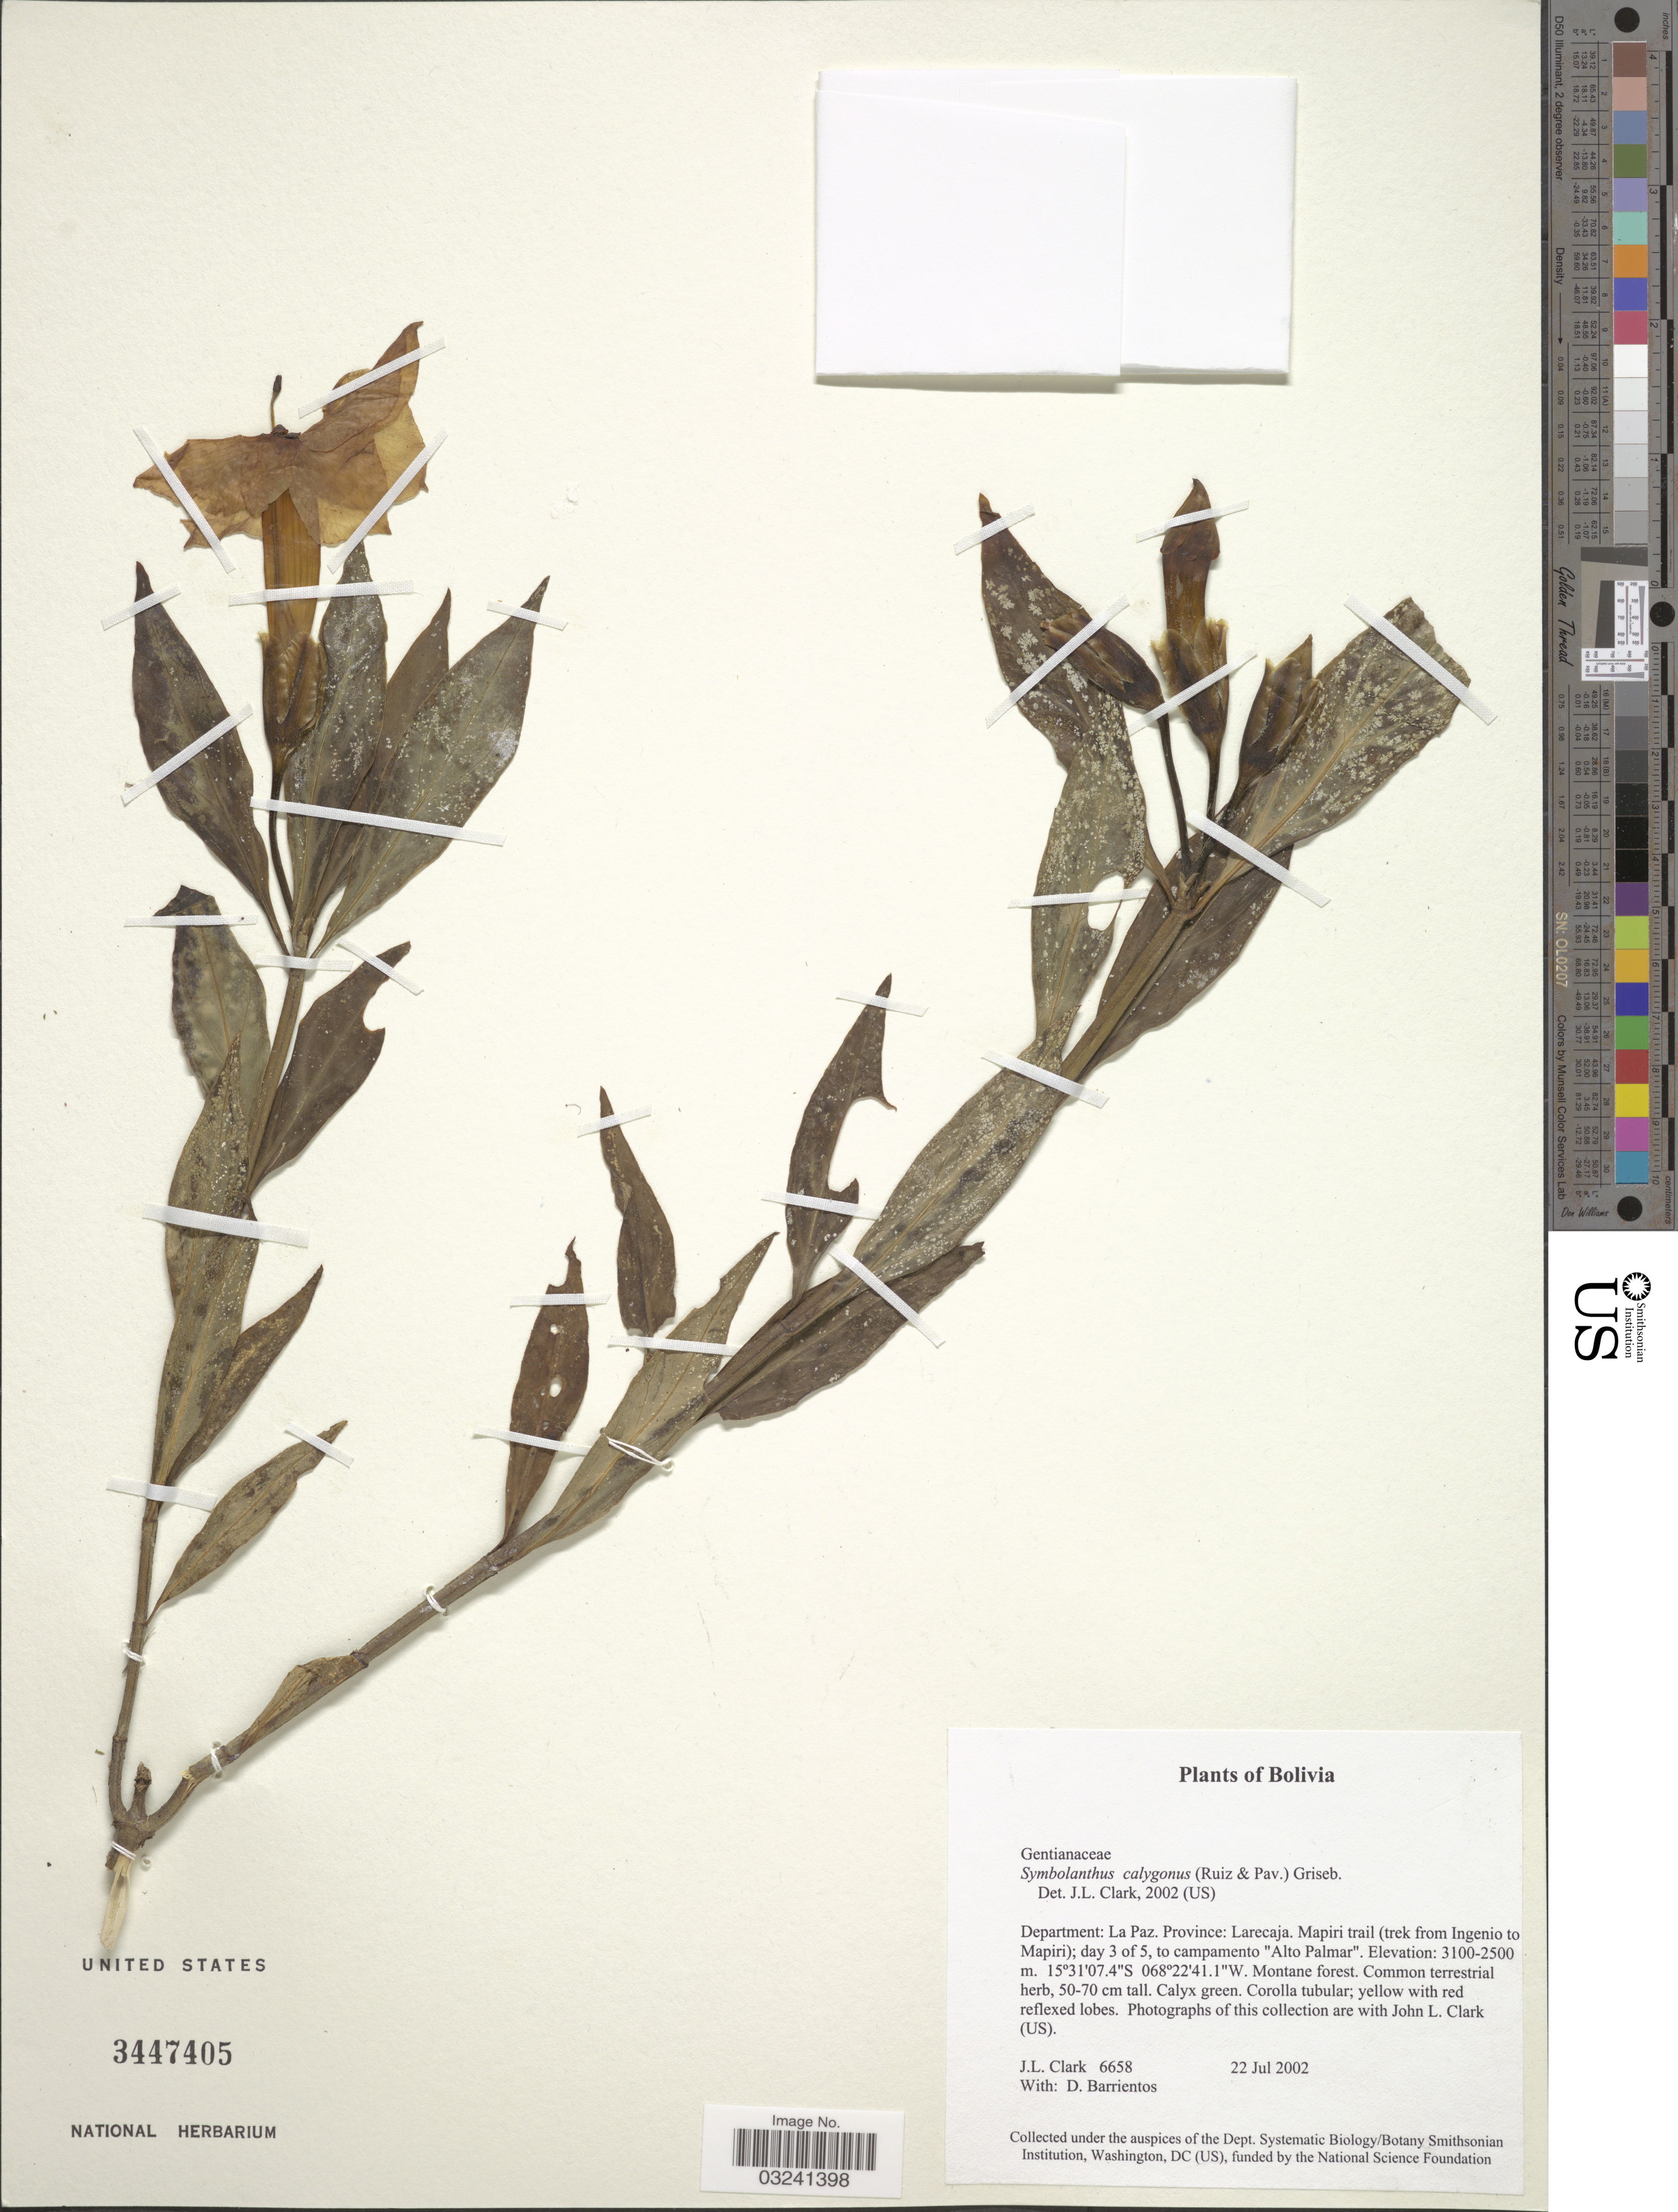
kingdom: Plantae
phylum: Tracheophyta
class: Magnoliopsida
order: Gentianales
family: Gentianaceae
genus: Symbolanthus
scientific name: Symbolanthus calygonus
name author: (Ruiz & Pav.) Griseb. ex Gilg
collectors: J. L. Clark & D. Barrientos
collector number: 6658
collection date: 2002-07-22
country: Bolivia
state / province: La Paz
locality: Department: La Paz. Province: Larecaja. Mapiri trail (trek from Ingenio to Mapiri); day 3 of 5, to campamento "Alto Palmar".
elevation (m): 2500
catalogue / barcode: US 3447405